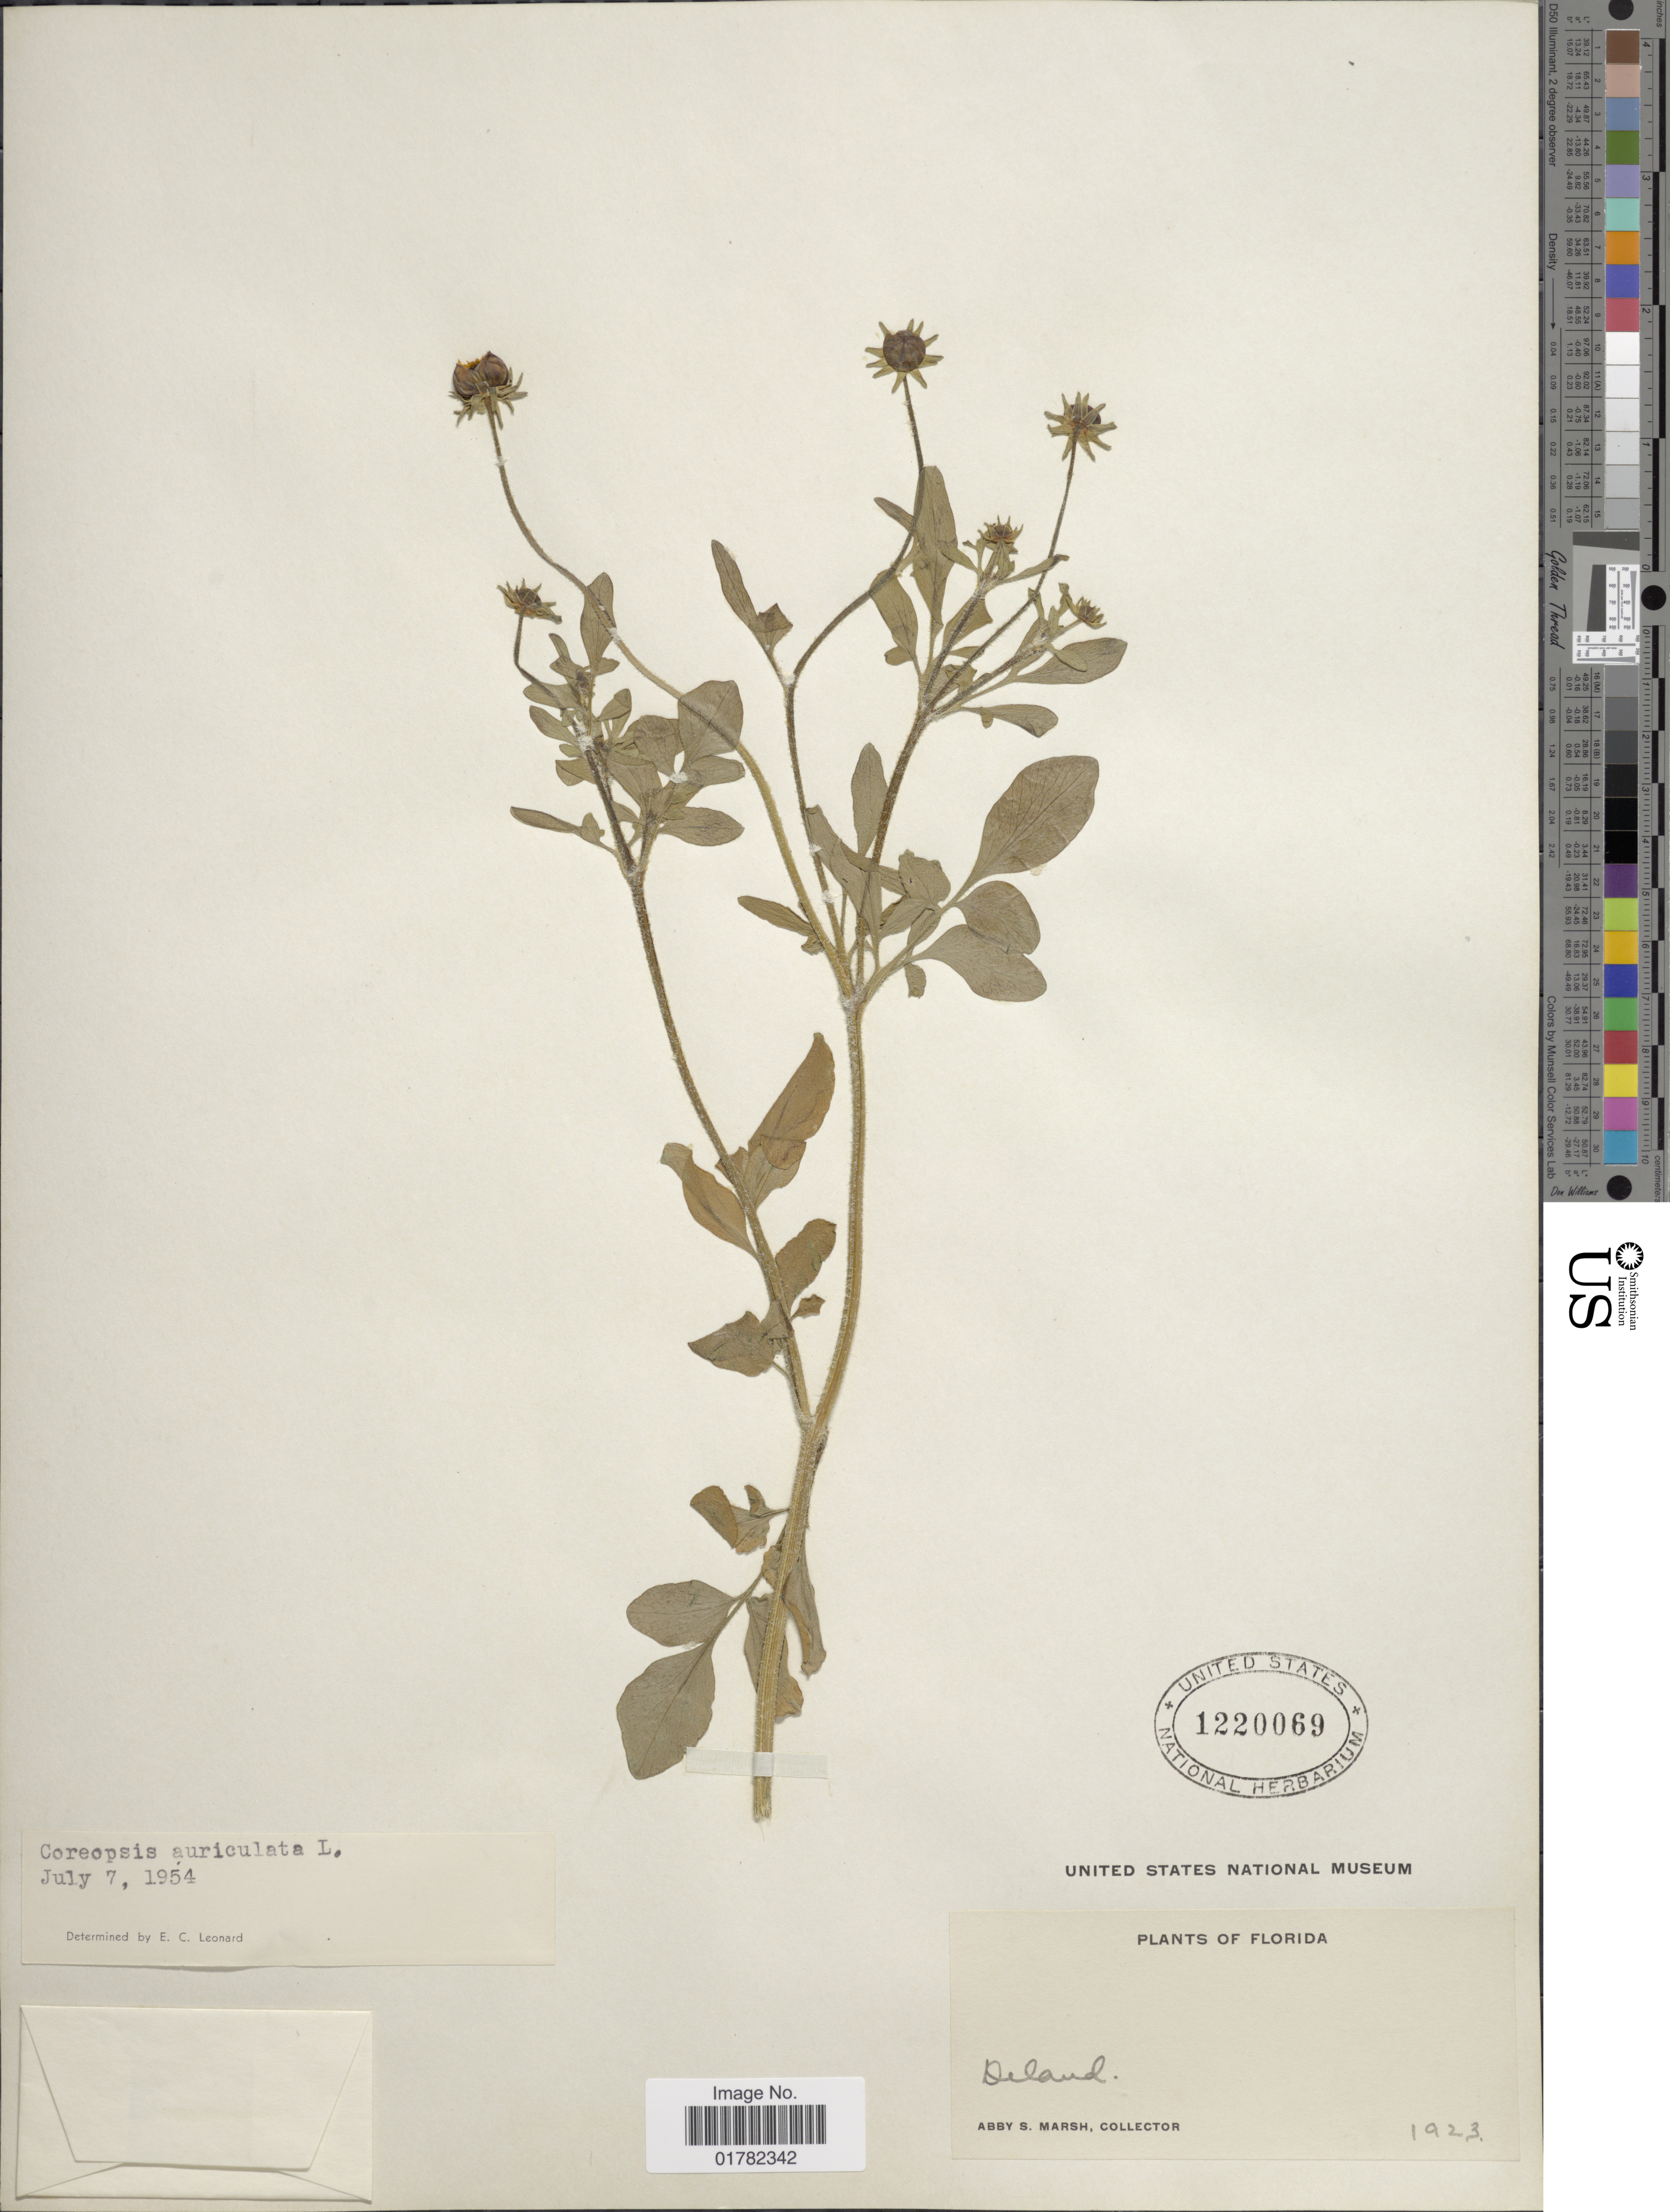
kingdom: Plantae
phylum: Tracheophyta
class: Magnoliopsida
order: Asterales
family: Asteraceae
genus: Coreopsis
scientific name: Coreopsis auriculata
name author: L.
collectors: A. S. Marsh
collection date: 1923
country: United States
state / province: Florida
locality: Deland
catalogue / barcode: US 1220069